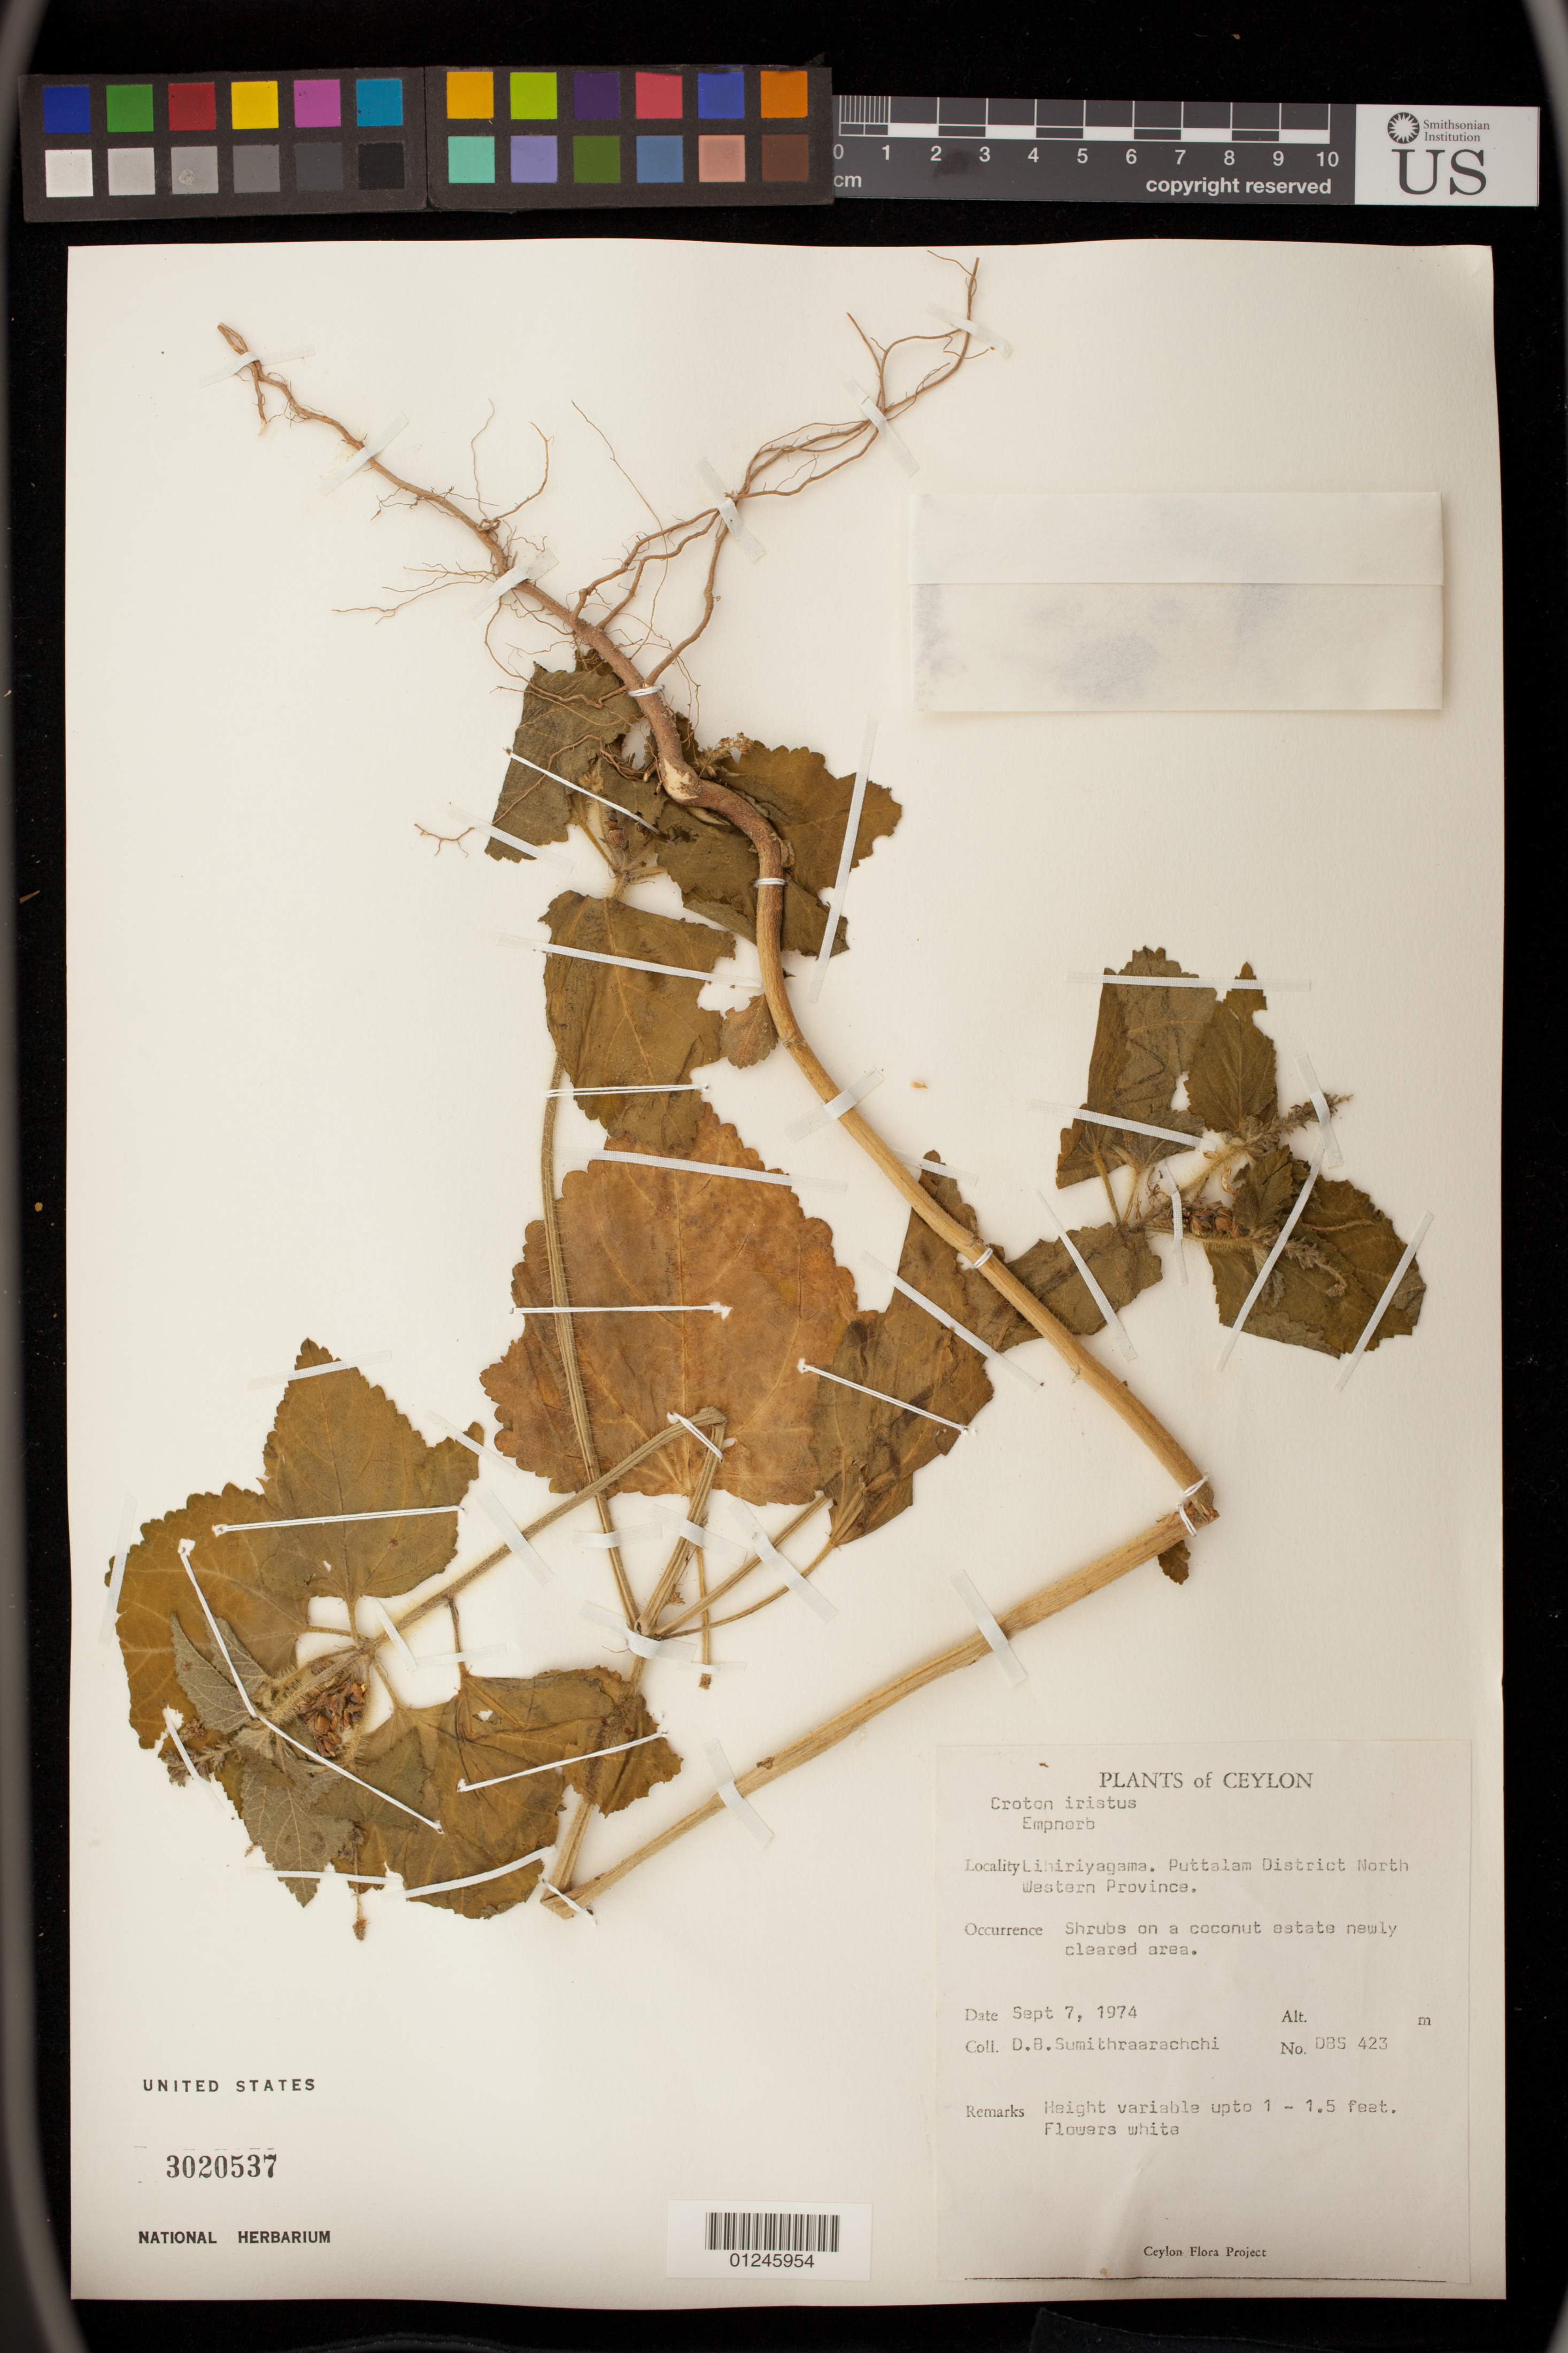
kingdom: Plantae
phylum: Tracheophyta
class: Magnoliopsida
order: Malpighiales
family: Euphorbiaceae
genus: Croton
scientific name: Croton hirtus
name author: L'Hér.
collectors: D. B. Sumithraarachchi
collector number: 423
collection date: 1974-09-07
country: Sri Lanka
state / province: North Western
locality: Lihiriyagama, Puttalum District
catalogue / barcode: US 3020537